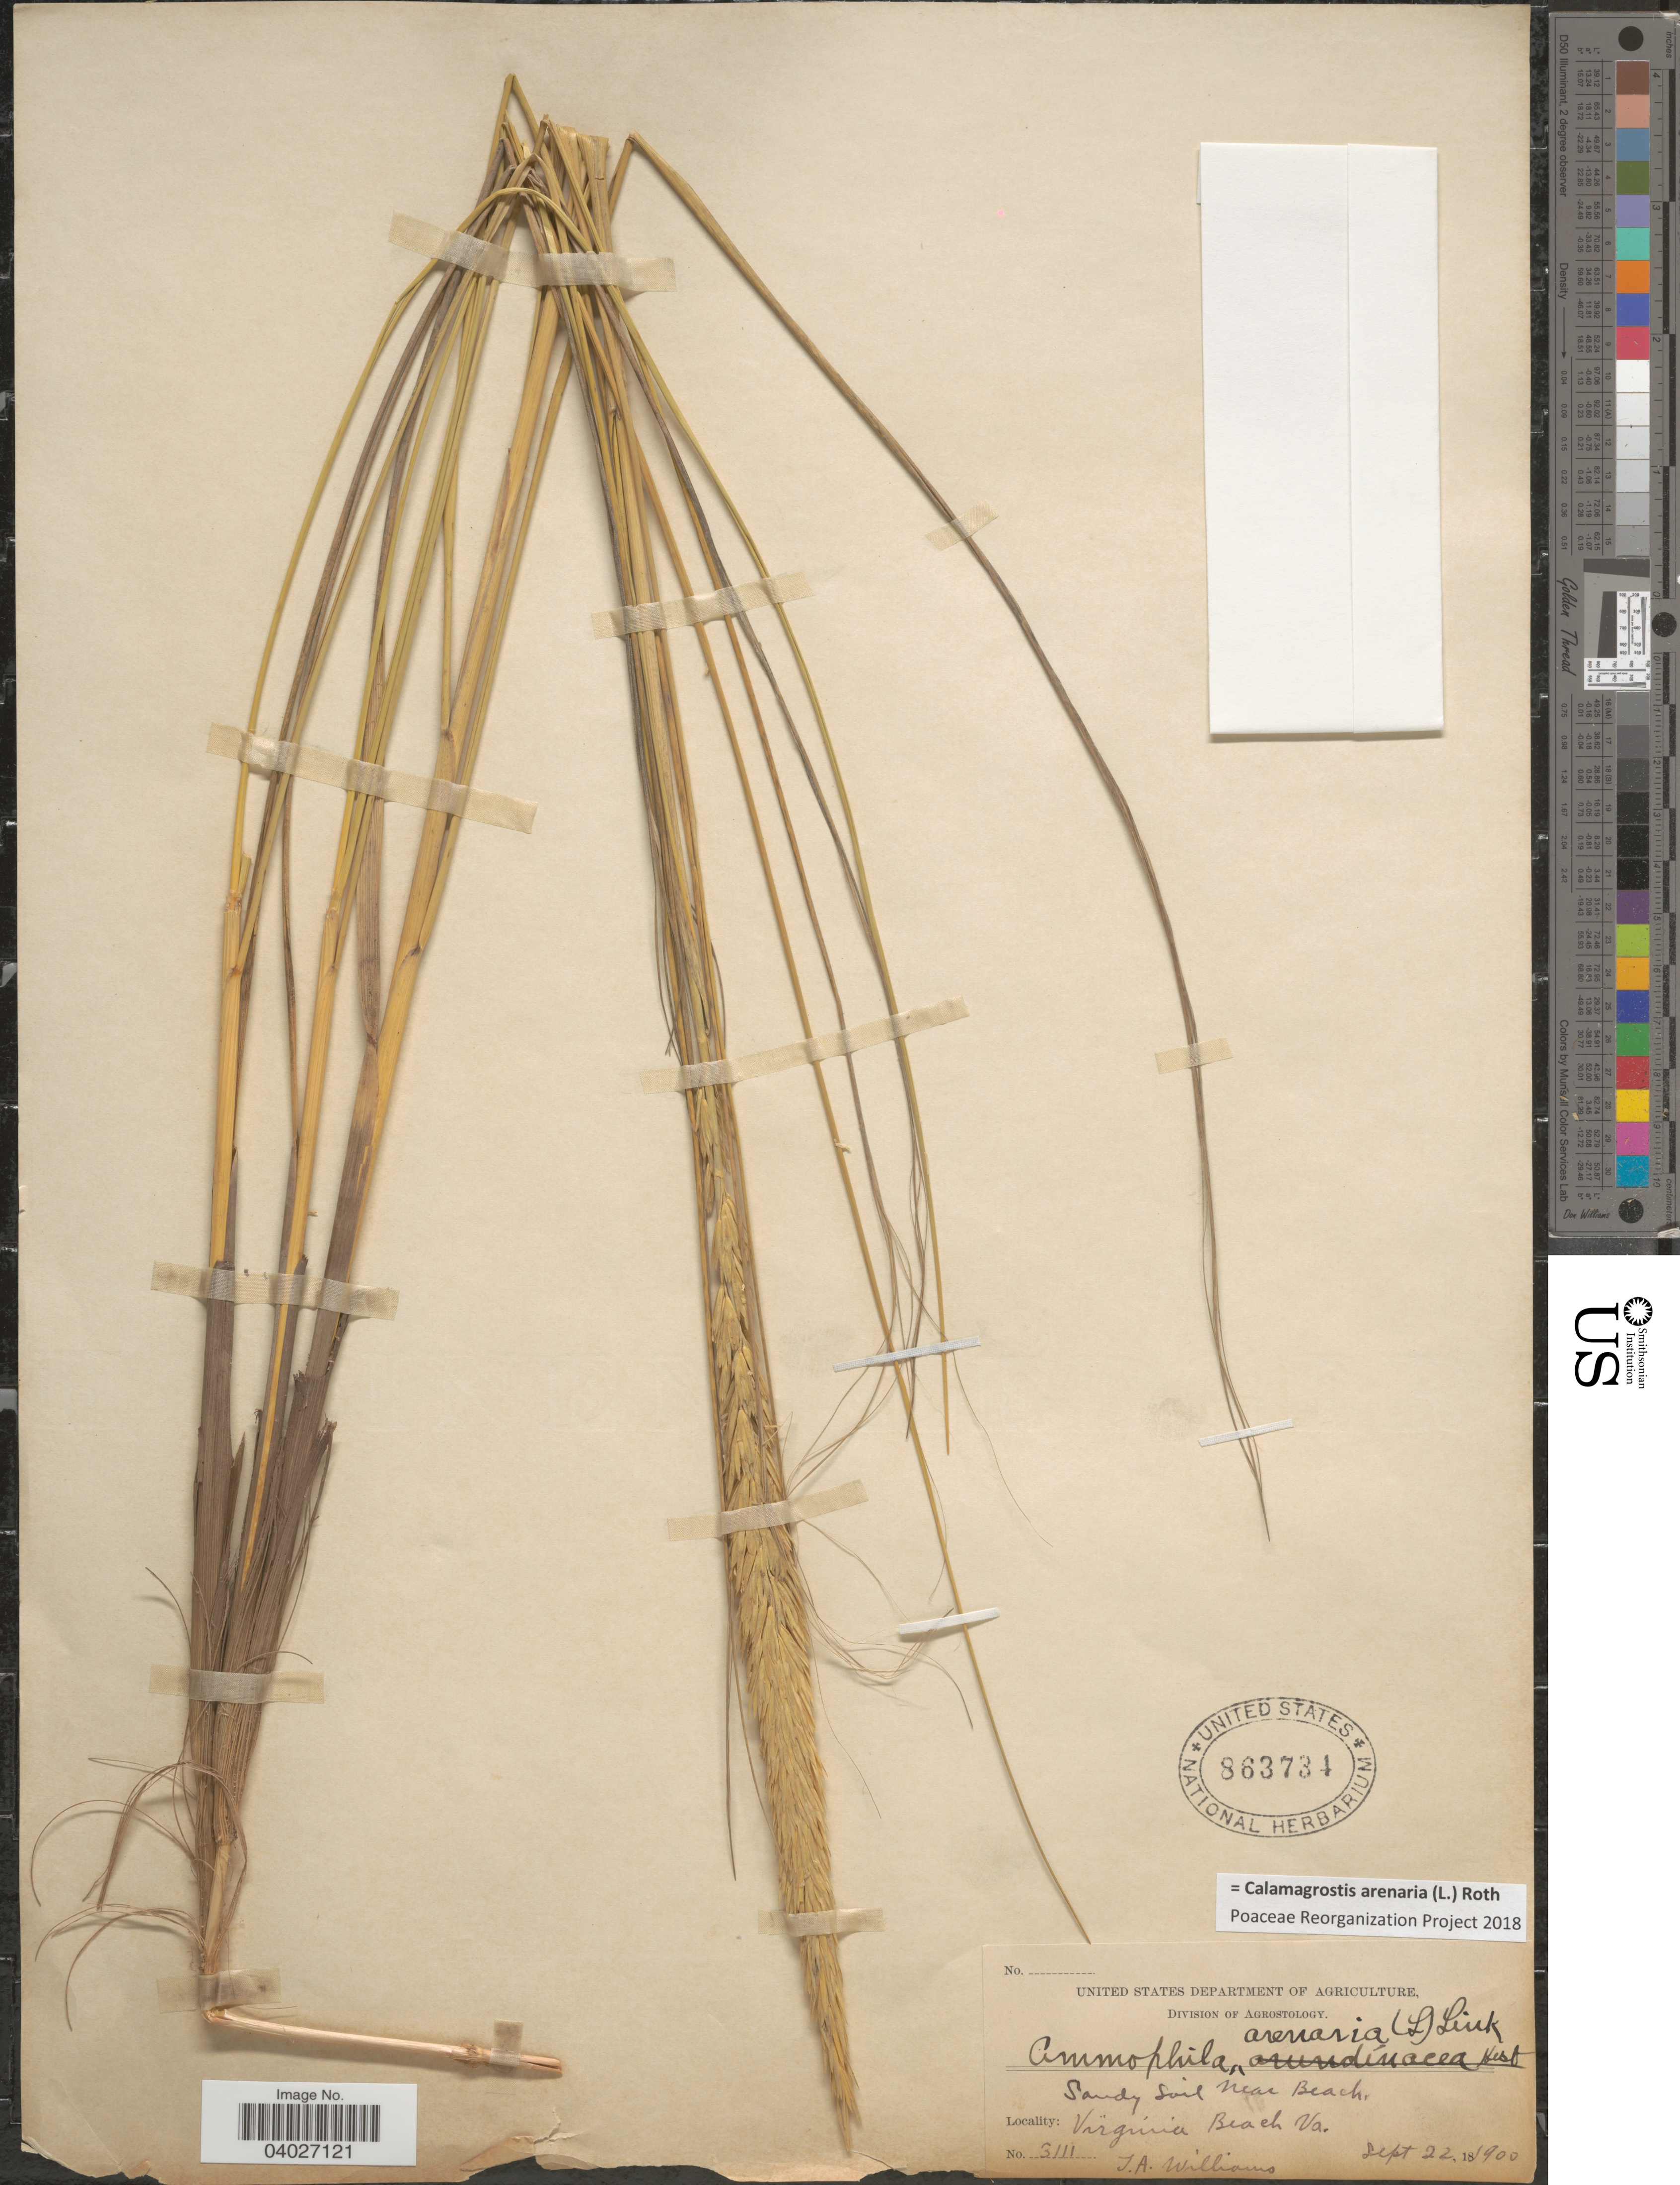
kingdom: Plantae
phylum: Tracheophyta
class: Liliopsida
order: Poales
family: Poaceae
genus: Calamagrostis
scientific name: Calamagrostis arenaria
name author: (L.) Roth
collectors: T. Williams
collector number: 3111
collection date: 1900-09-22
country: United States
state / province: Virginia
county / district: City of Virginia Beach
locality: Virginia Beach.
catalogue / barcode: US 863734